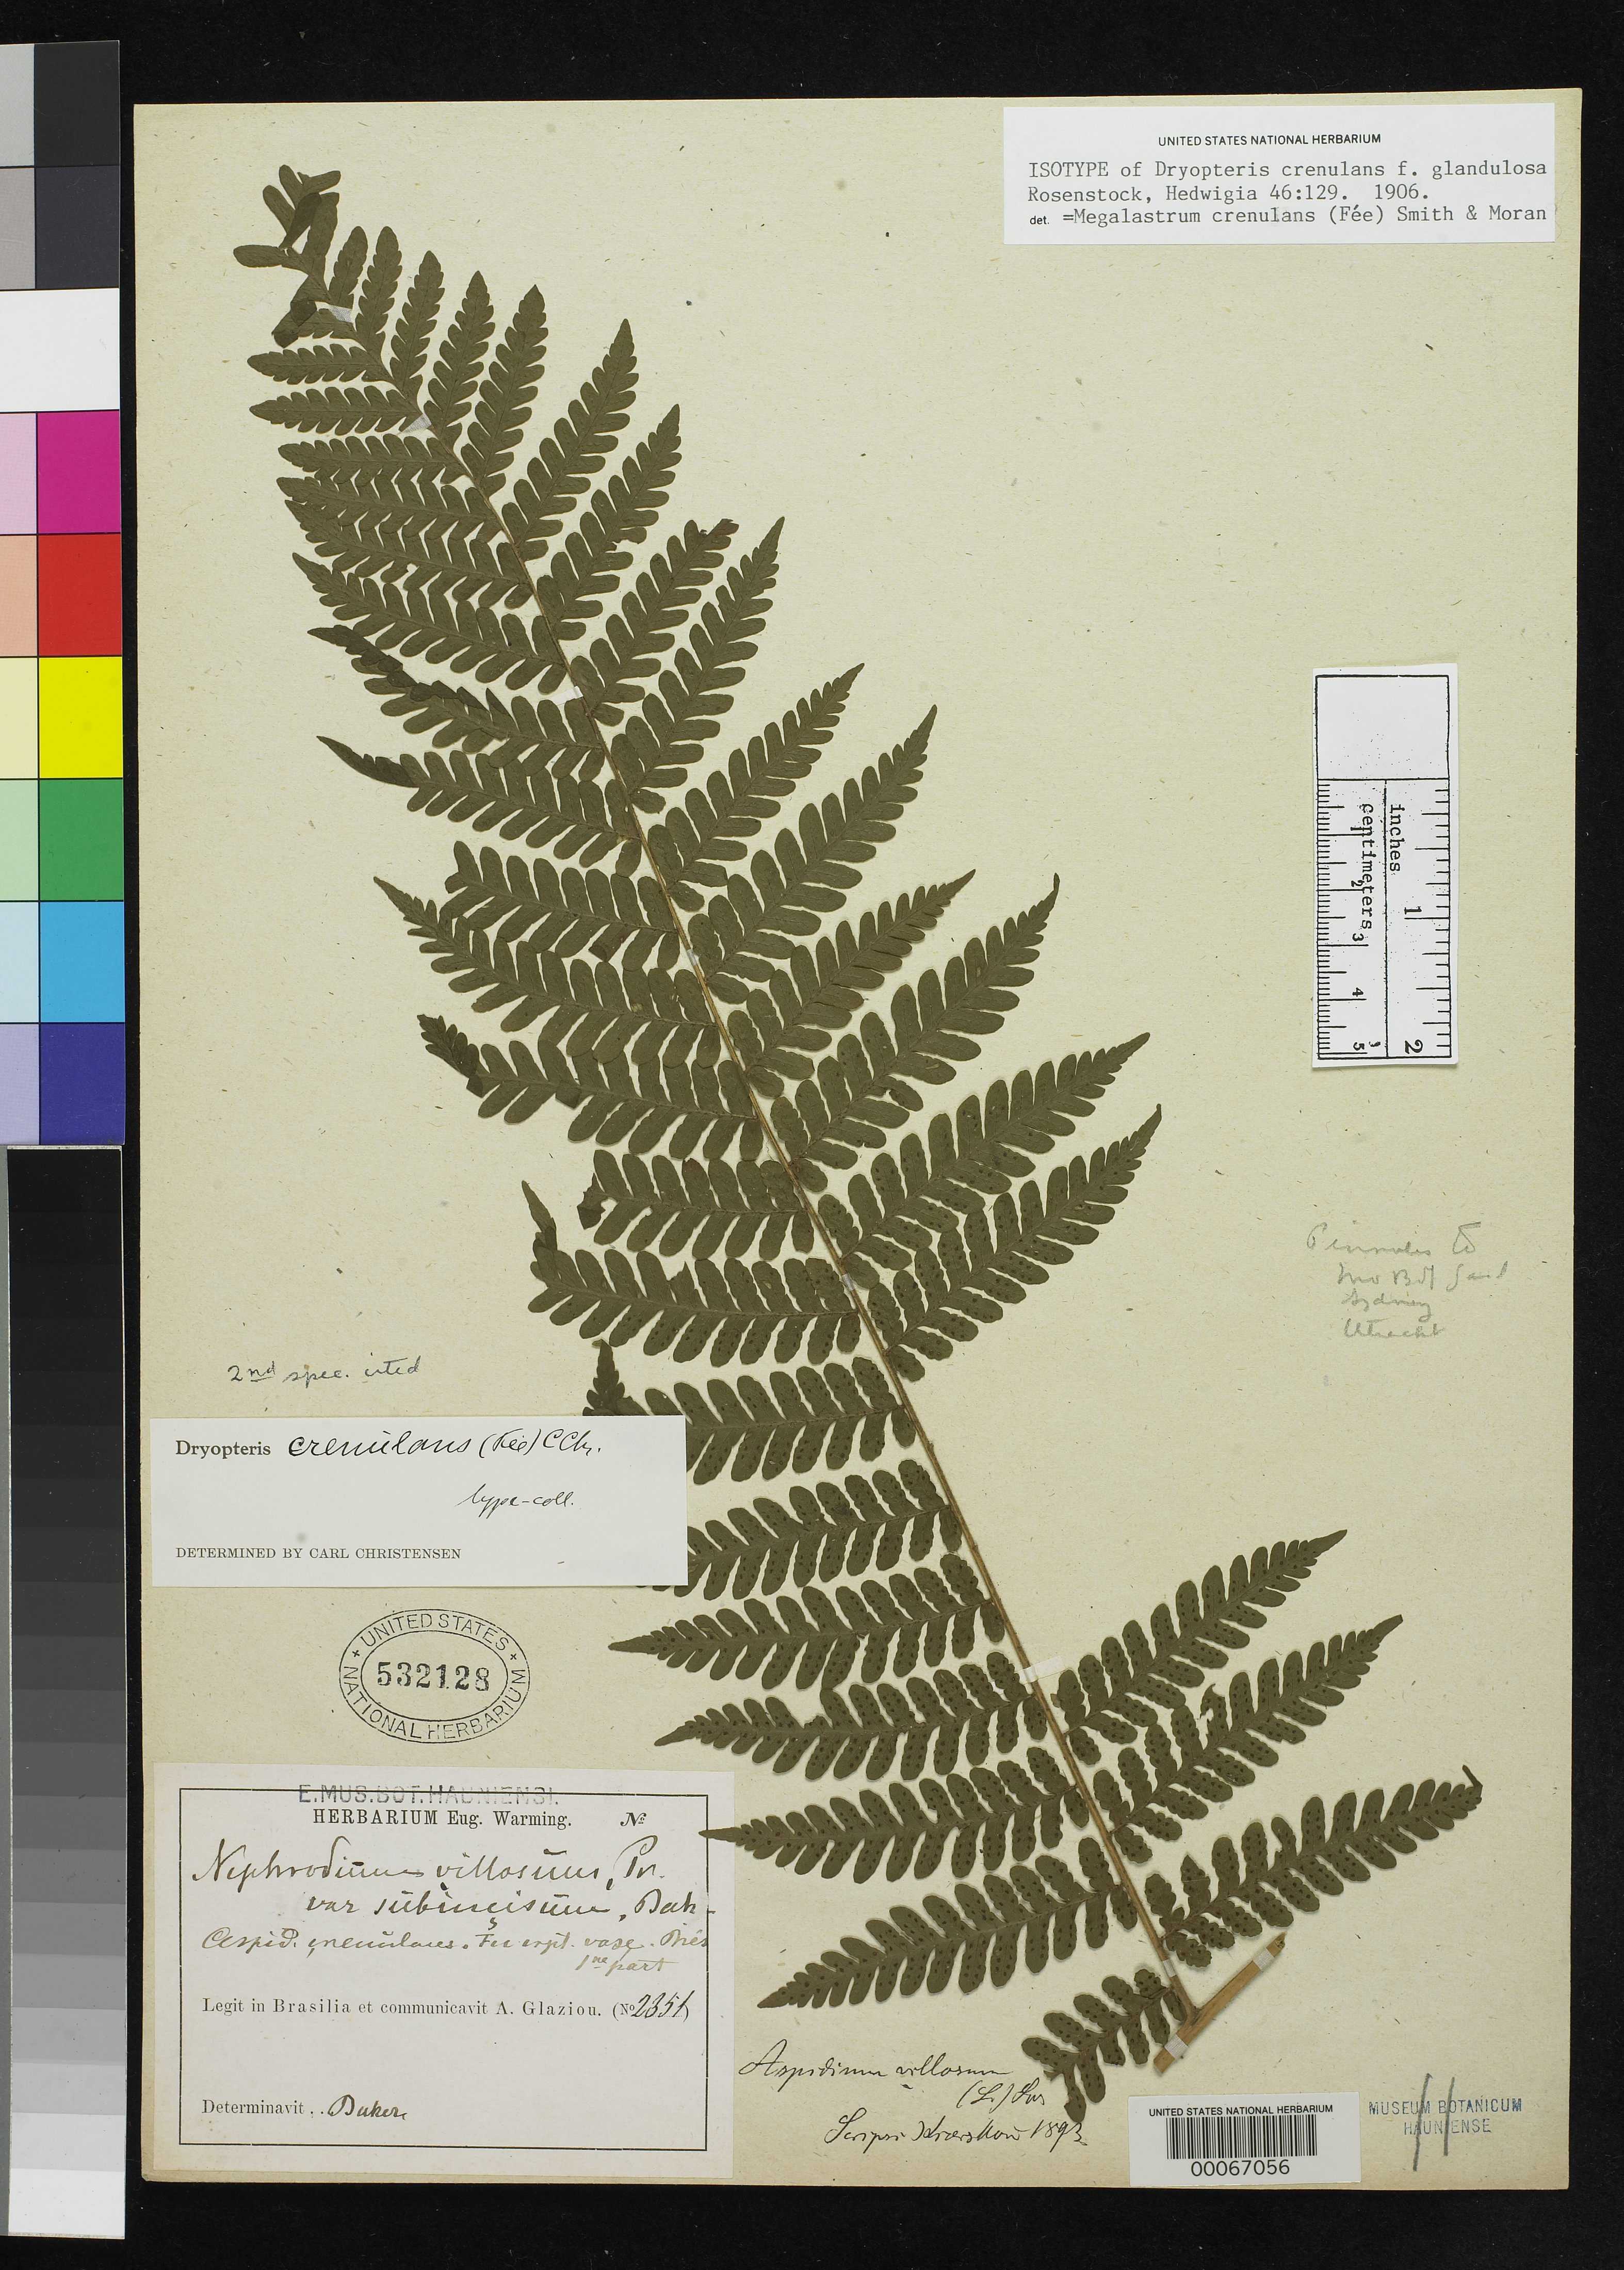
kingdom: Plantae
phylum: Tracheophyta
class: Polypodiopsida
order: Polypodiales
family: Tectariaceae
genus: Aspidium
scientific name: Aspidium crenulans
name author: Fée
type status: Syntype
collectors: A. F. M. Glaziou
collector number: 2351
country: Brazil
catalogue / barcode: US 532128